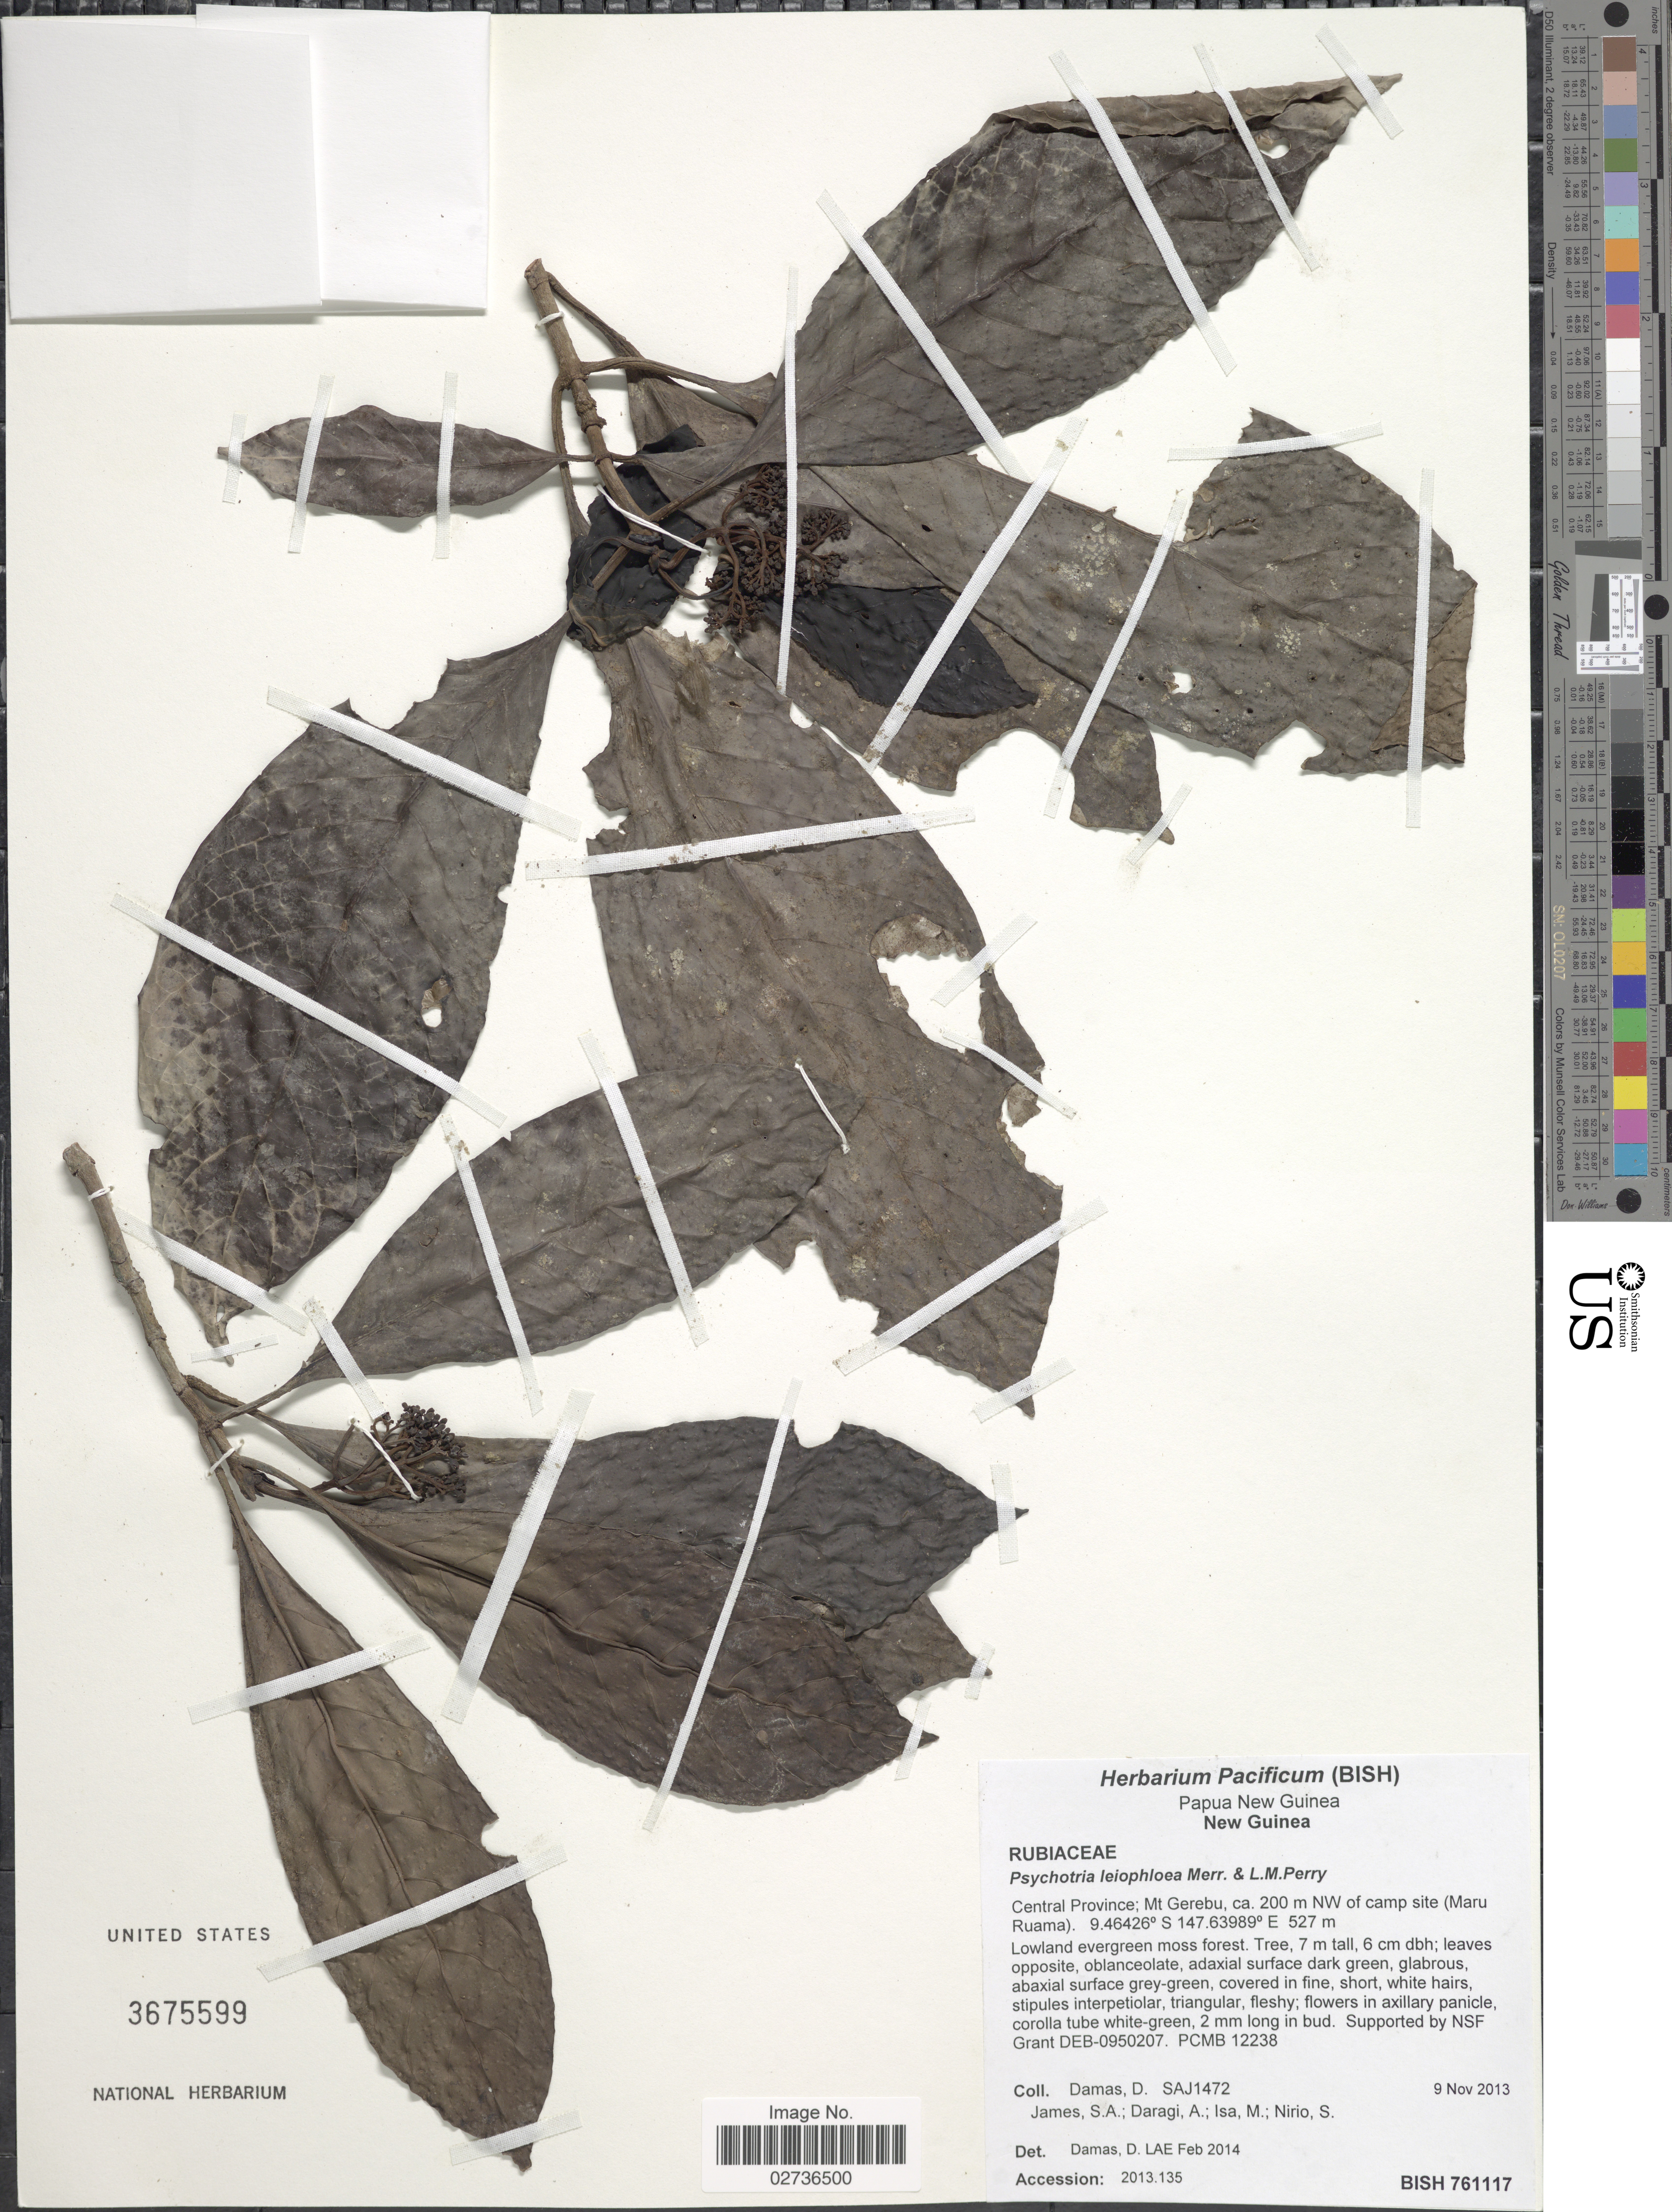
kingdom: Plantae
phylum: Tracheophyta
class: Magnoliopsida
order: Gentianales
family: Rubiaceae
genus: Psychotria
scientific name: Psychotria leiophloea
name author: Merr. & L.M. Perry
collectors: D. Damas, S. James, A. Daragi, M. Isa & S. Nirio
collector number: SAJ1472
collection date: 2013-11-09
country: Papua New Guinea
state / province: Central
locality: New Guinea, Central Province: Mt. Gerebu, 200 m NW of camp site (Maru Ruama)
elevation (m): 527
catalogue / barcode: US 3675599